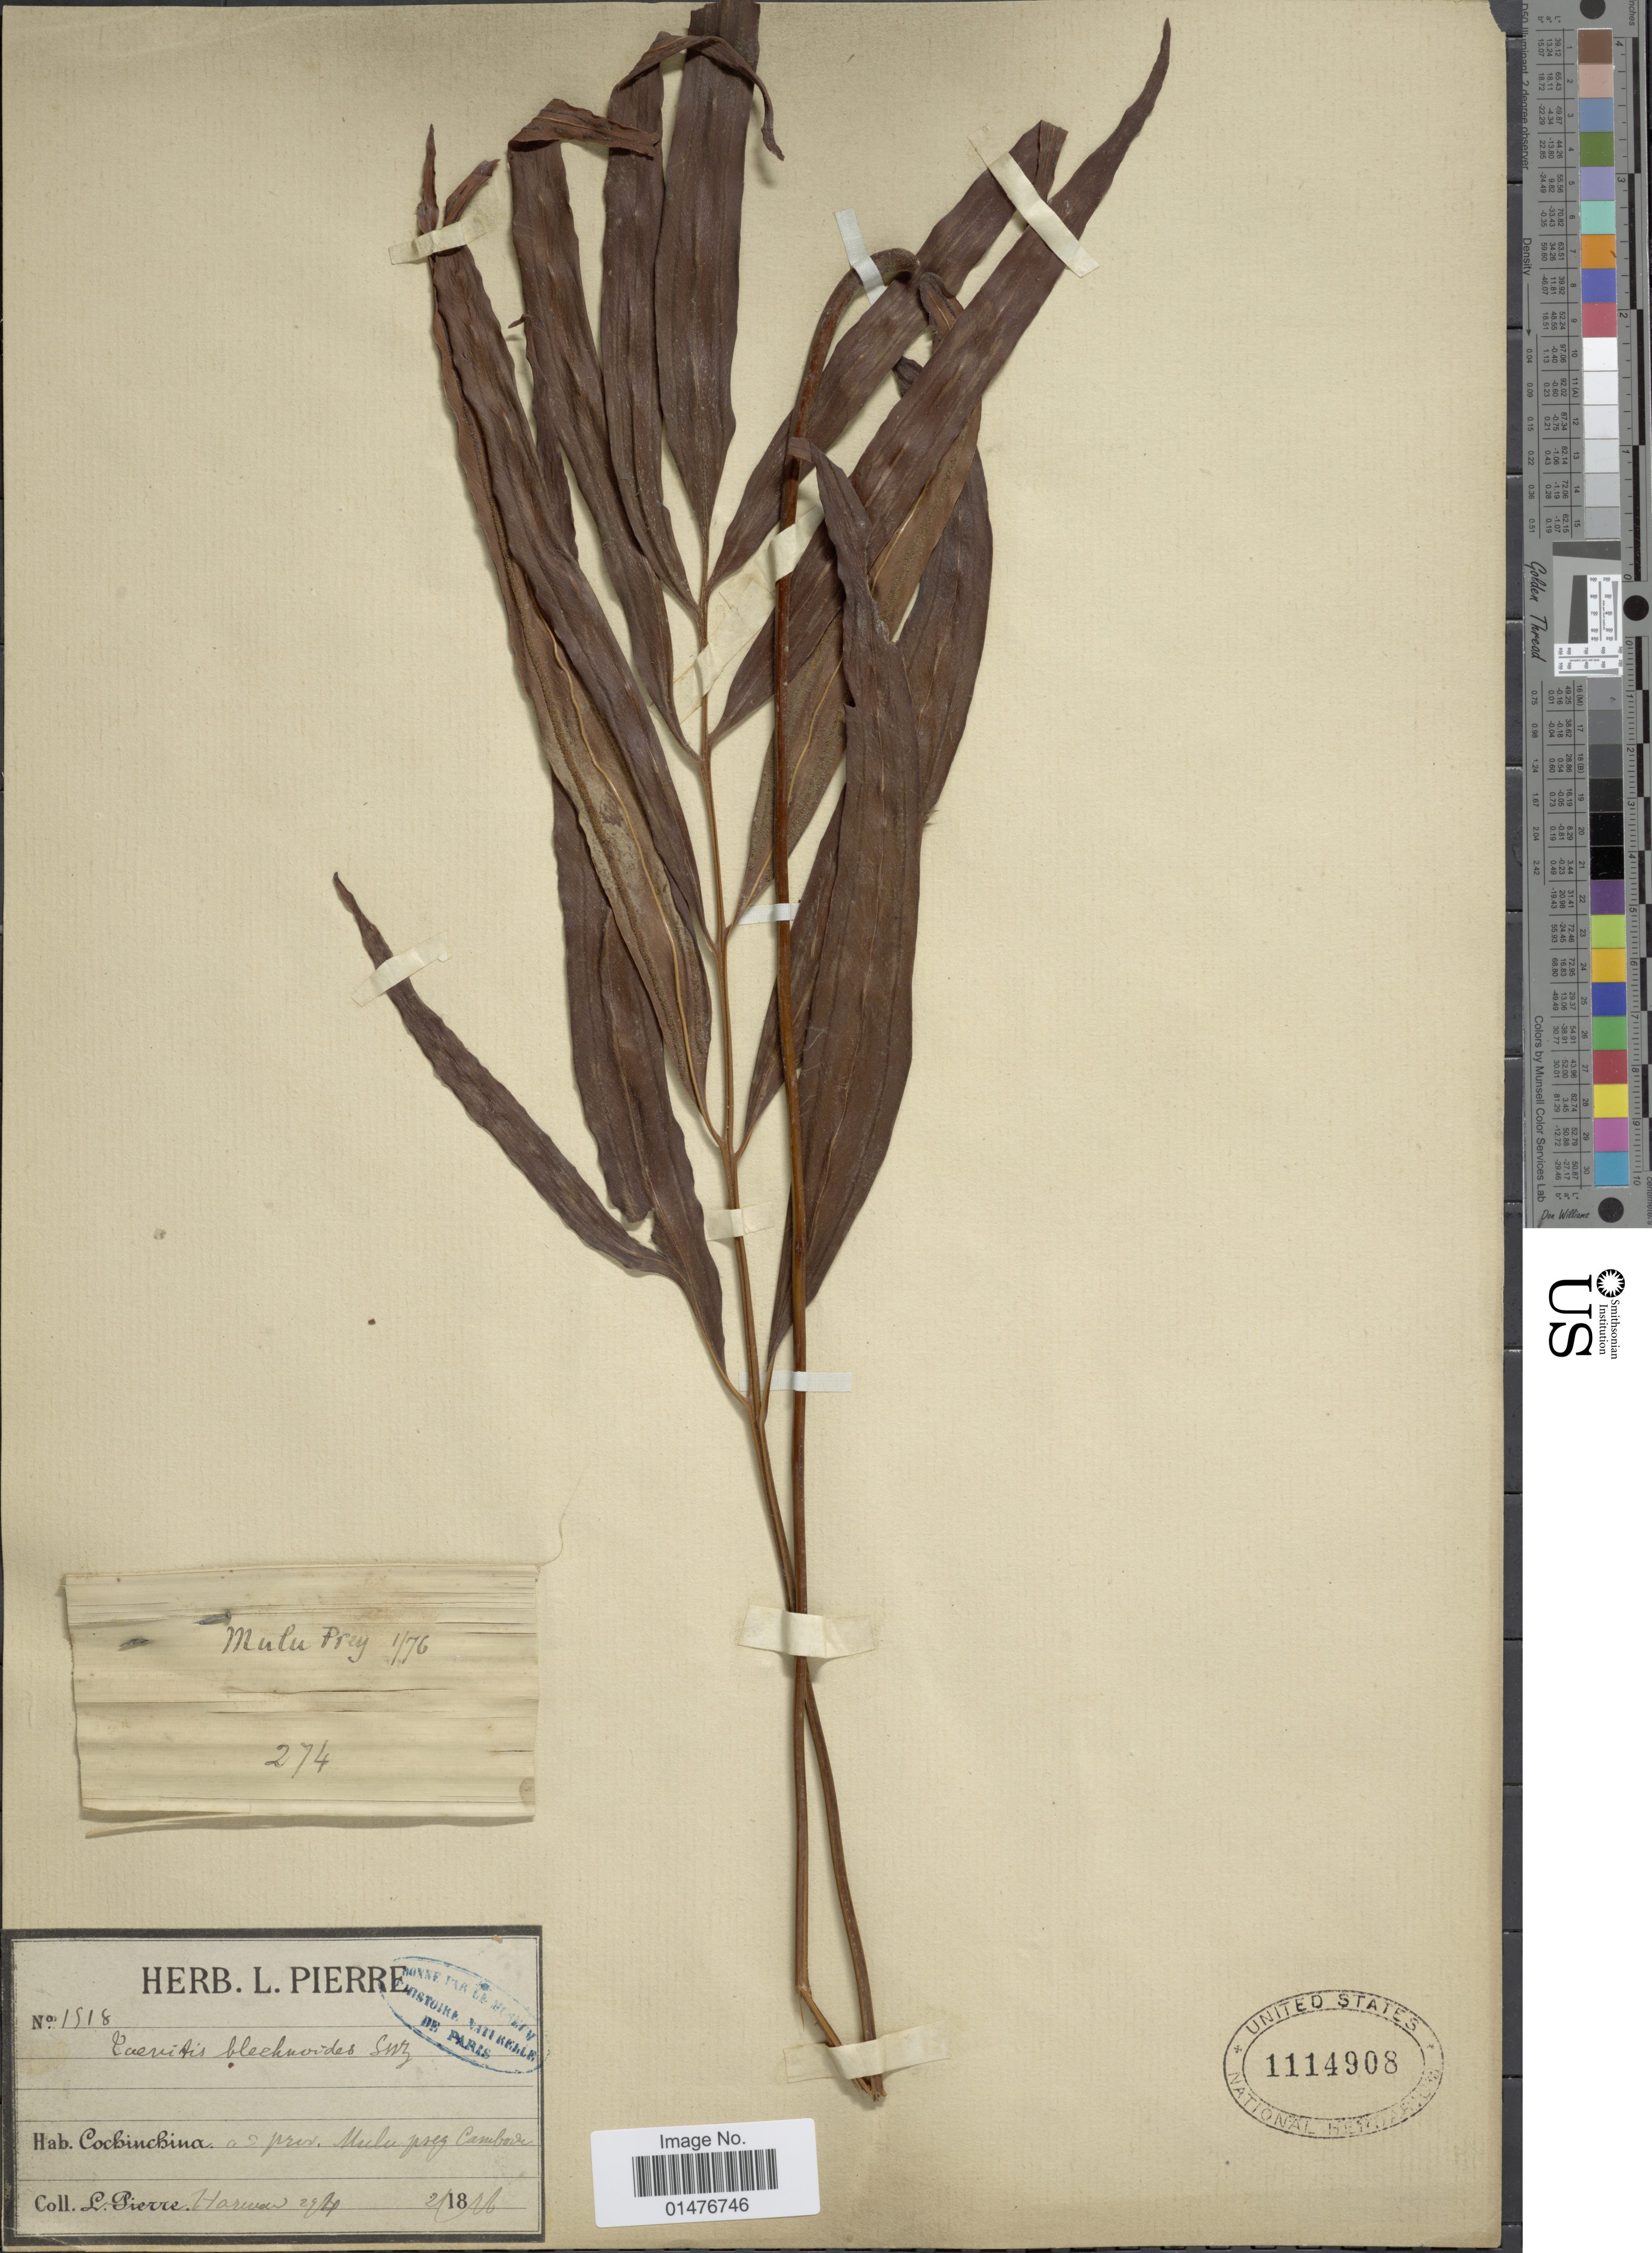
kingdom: Plantae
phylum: Tracheophyta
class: Polypodiopsida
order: Polypodiales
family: Pteridaceae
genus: Taenitis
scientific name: Taenitis blechnoides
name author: (Willd.) Sw.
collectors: L. Pierre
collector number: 1518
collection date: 1816-02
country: Cambodia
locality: Cochinchina, ad prov. Mulu Prey [Mlu Prey Muoy], Cambodia.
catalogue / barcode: US 1114908